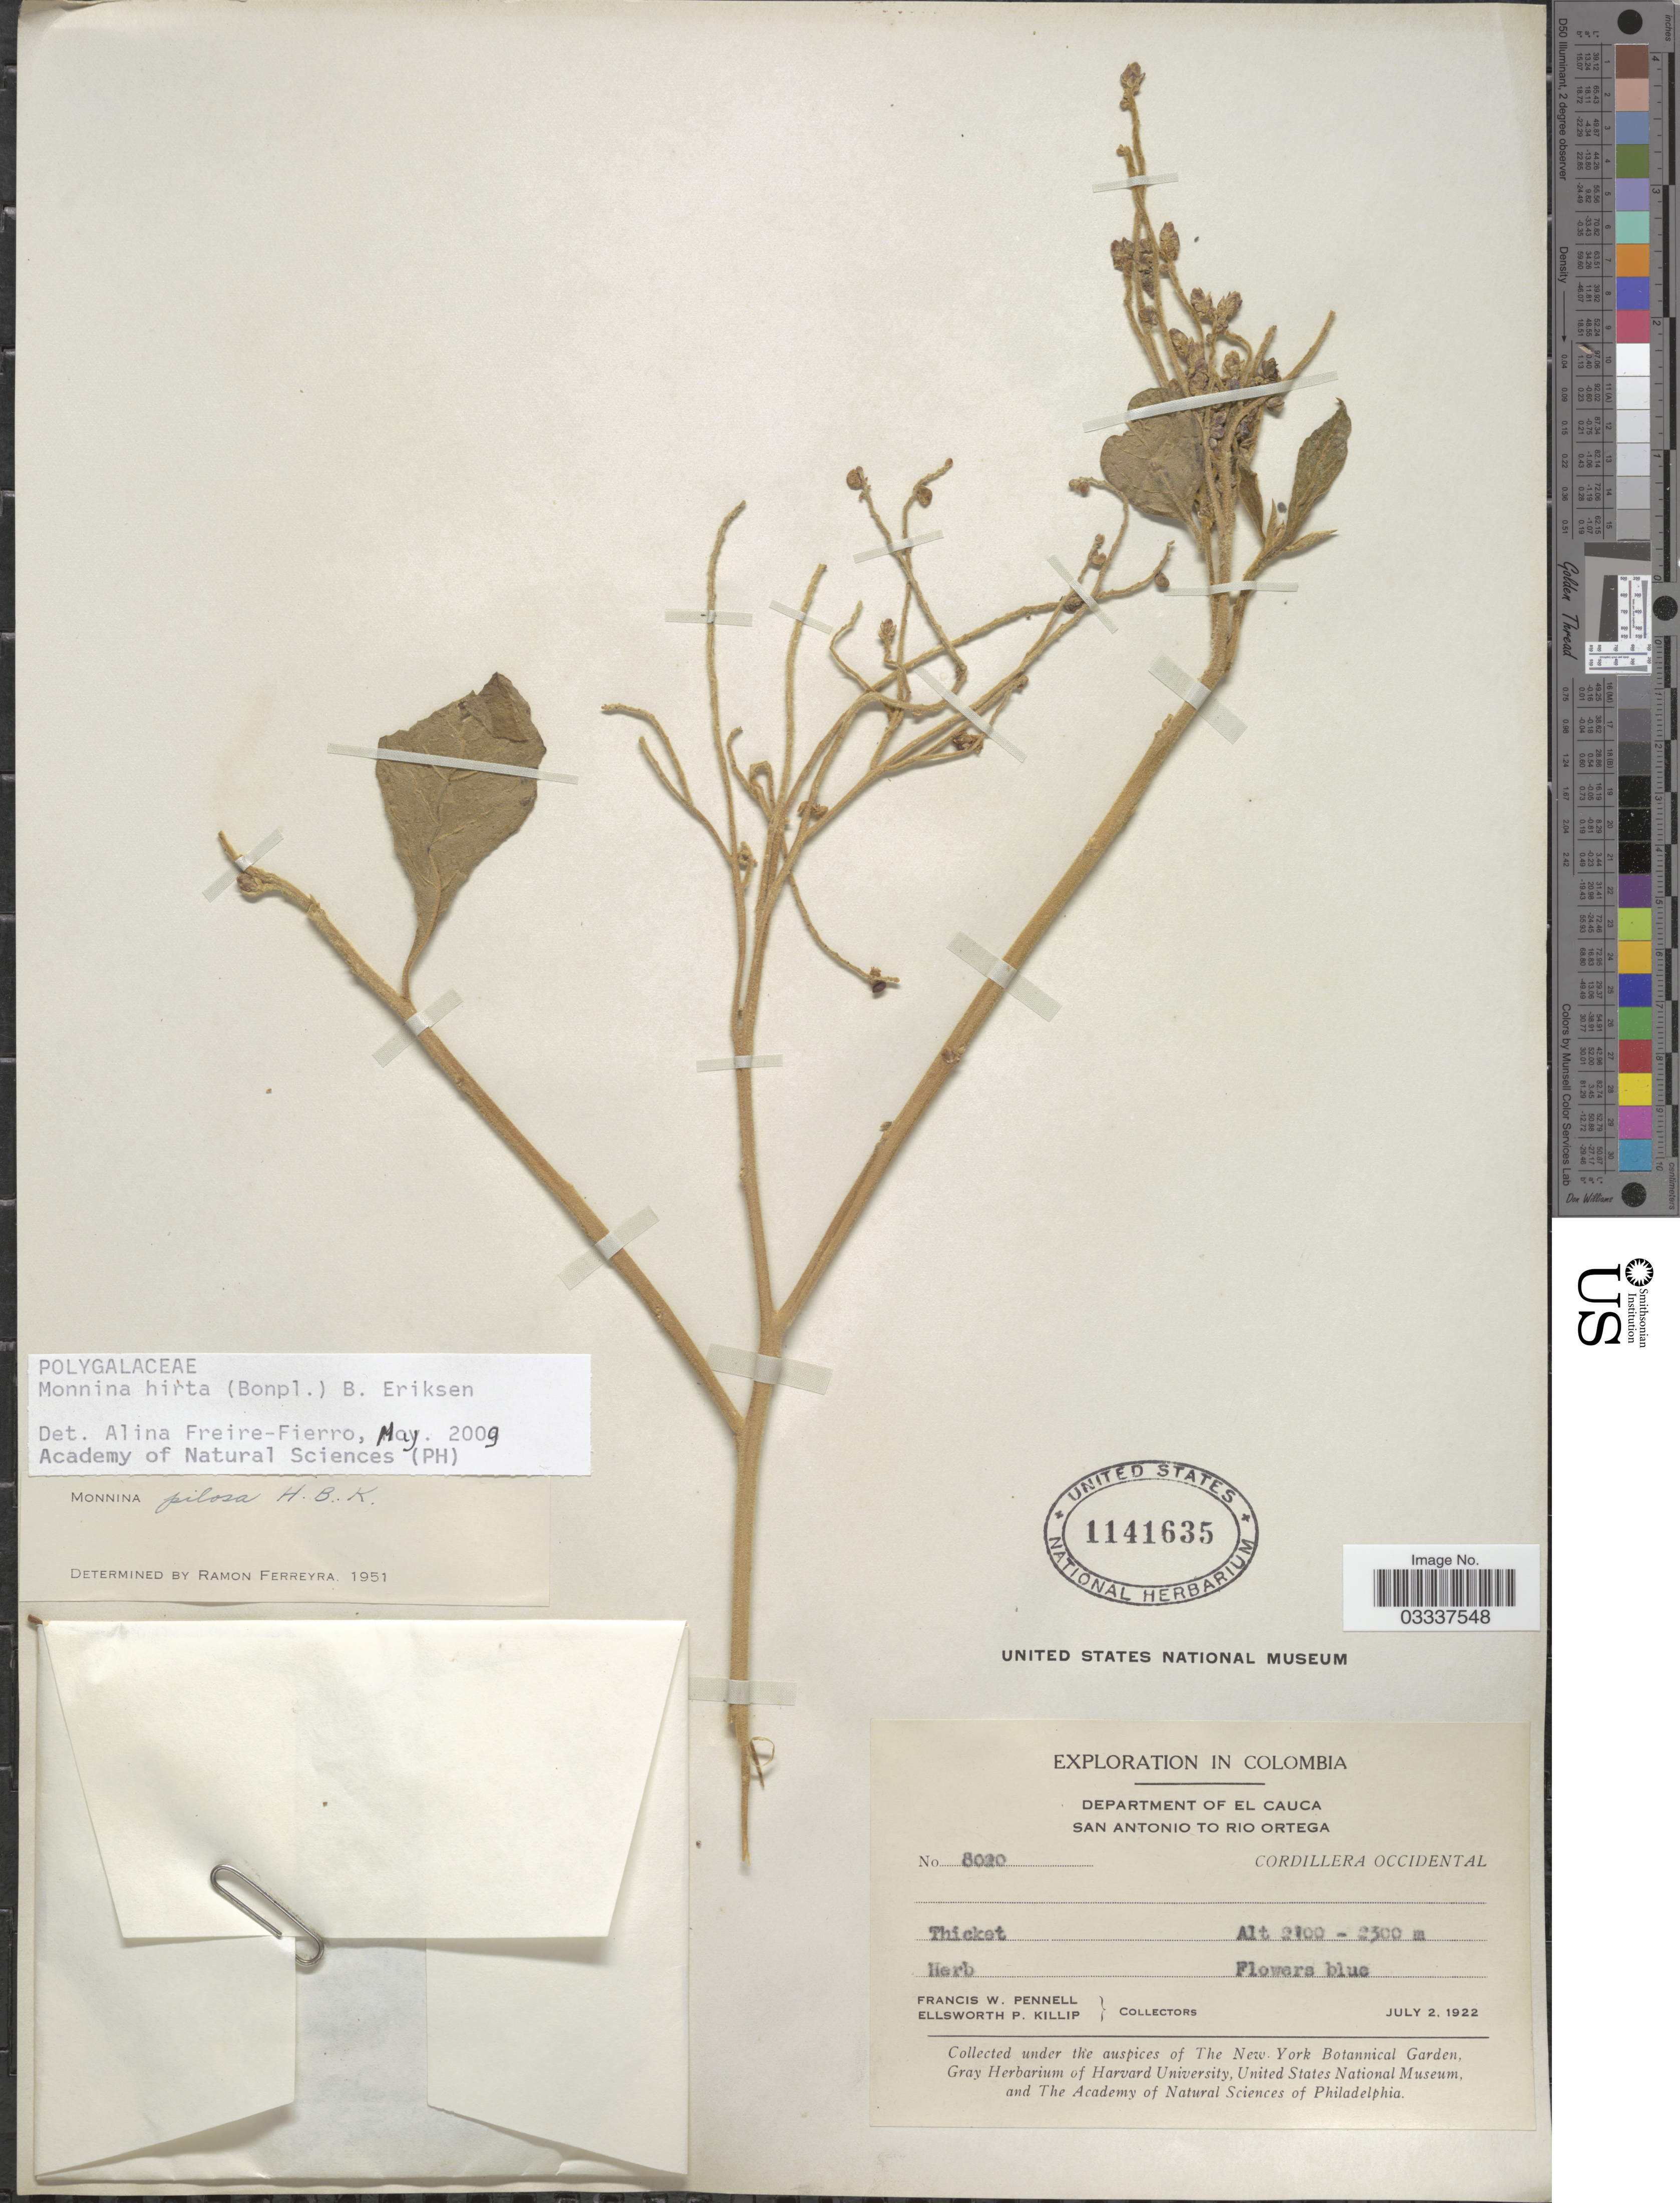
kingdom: Plantae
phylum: Tracheophyta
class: Magnoliopsida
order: Fabales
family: Polygalaceae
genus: Monnina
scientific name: Monnina hirta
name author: (Bonpl.) B. Eriksen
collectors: F. W. Pennell & E. P. Killip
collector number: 8020*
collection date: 1922-07-02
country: Colombia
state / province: Cauca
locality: Department of El Cauca, San Antonio to Rio Ortega, Cordillera Occidental.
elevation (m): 2100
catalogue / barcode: US 1141635